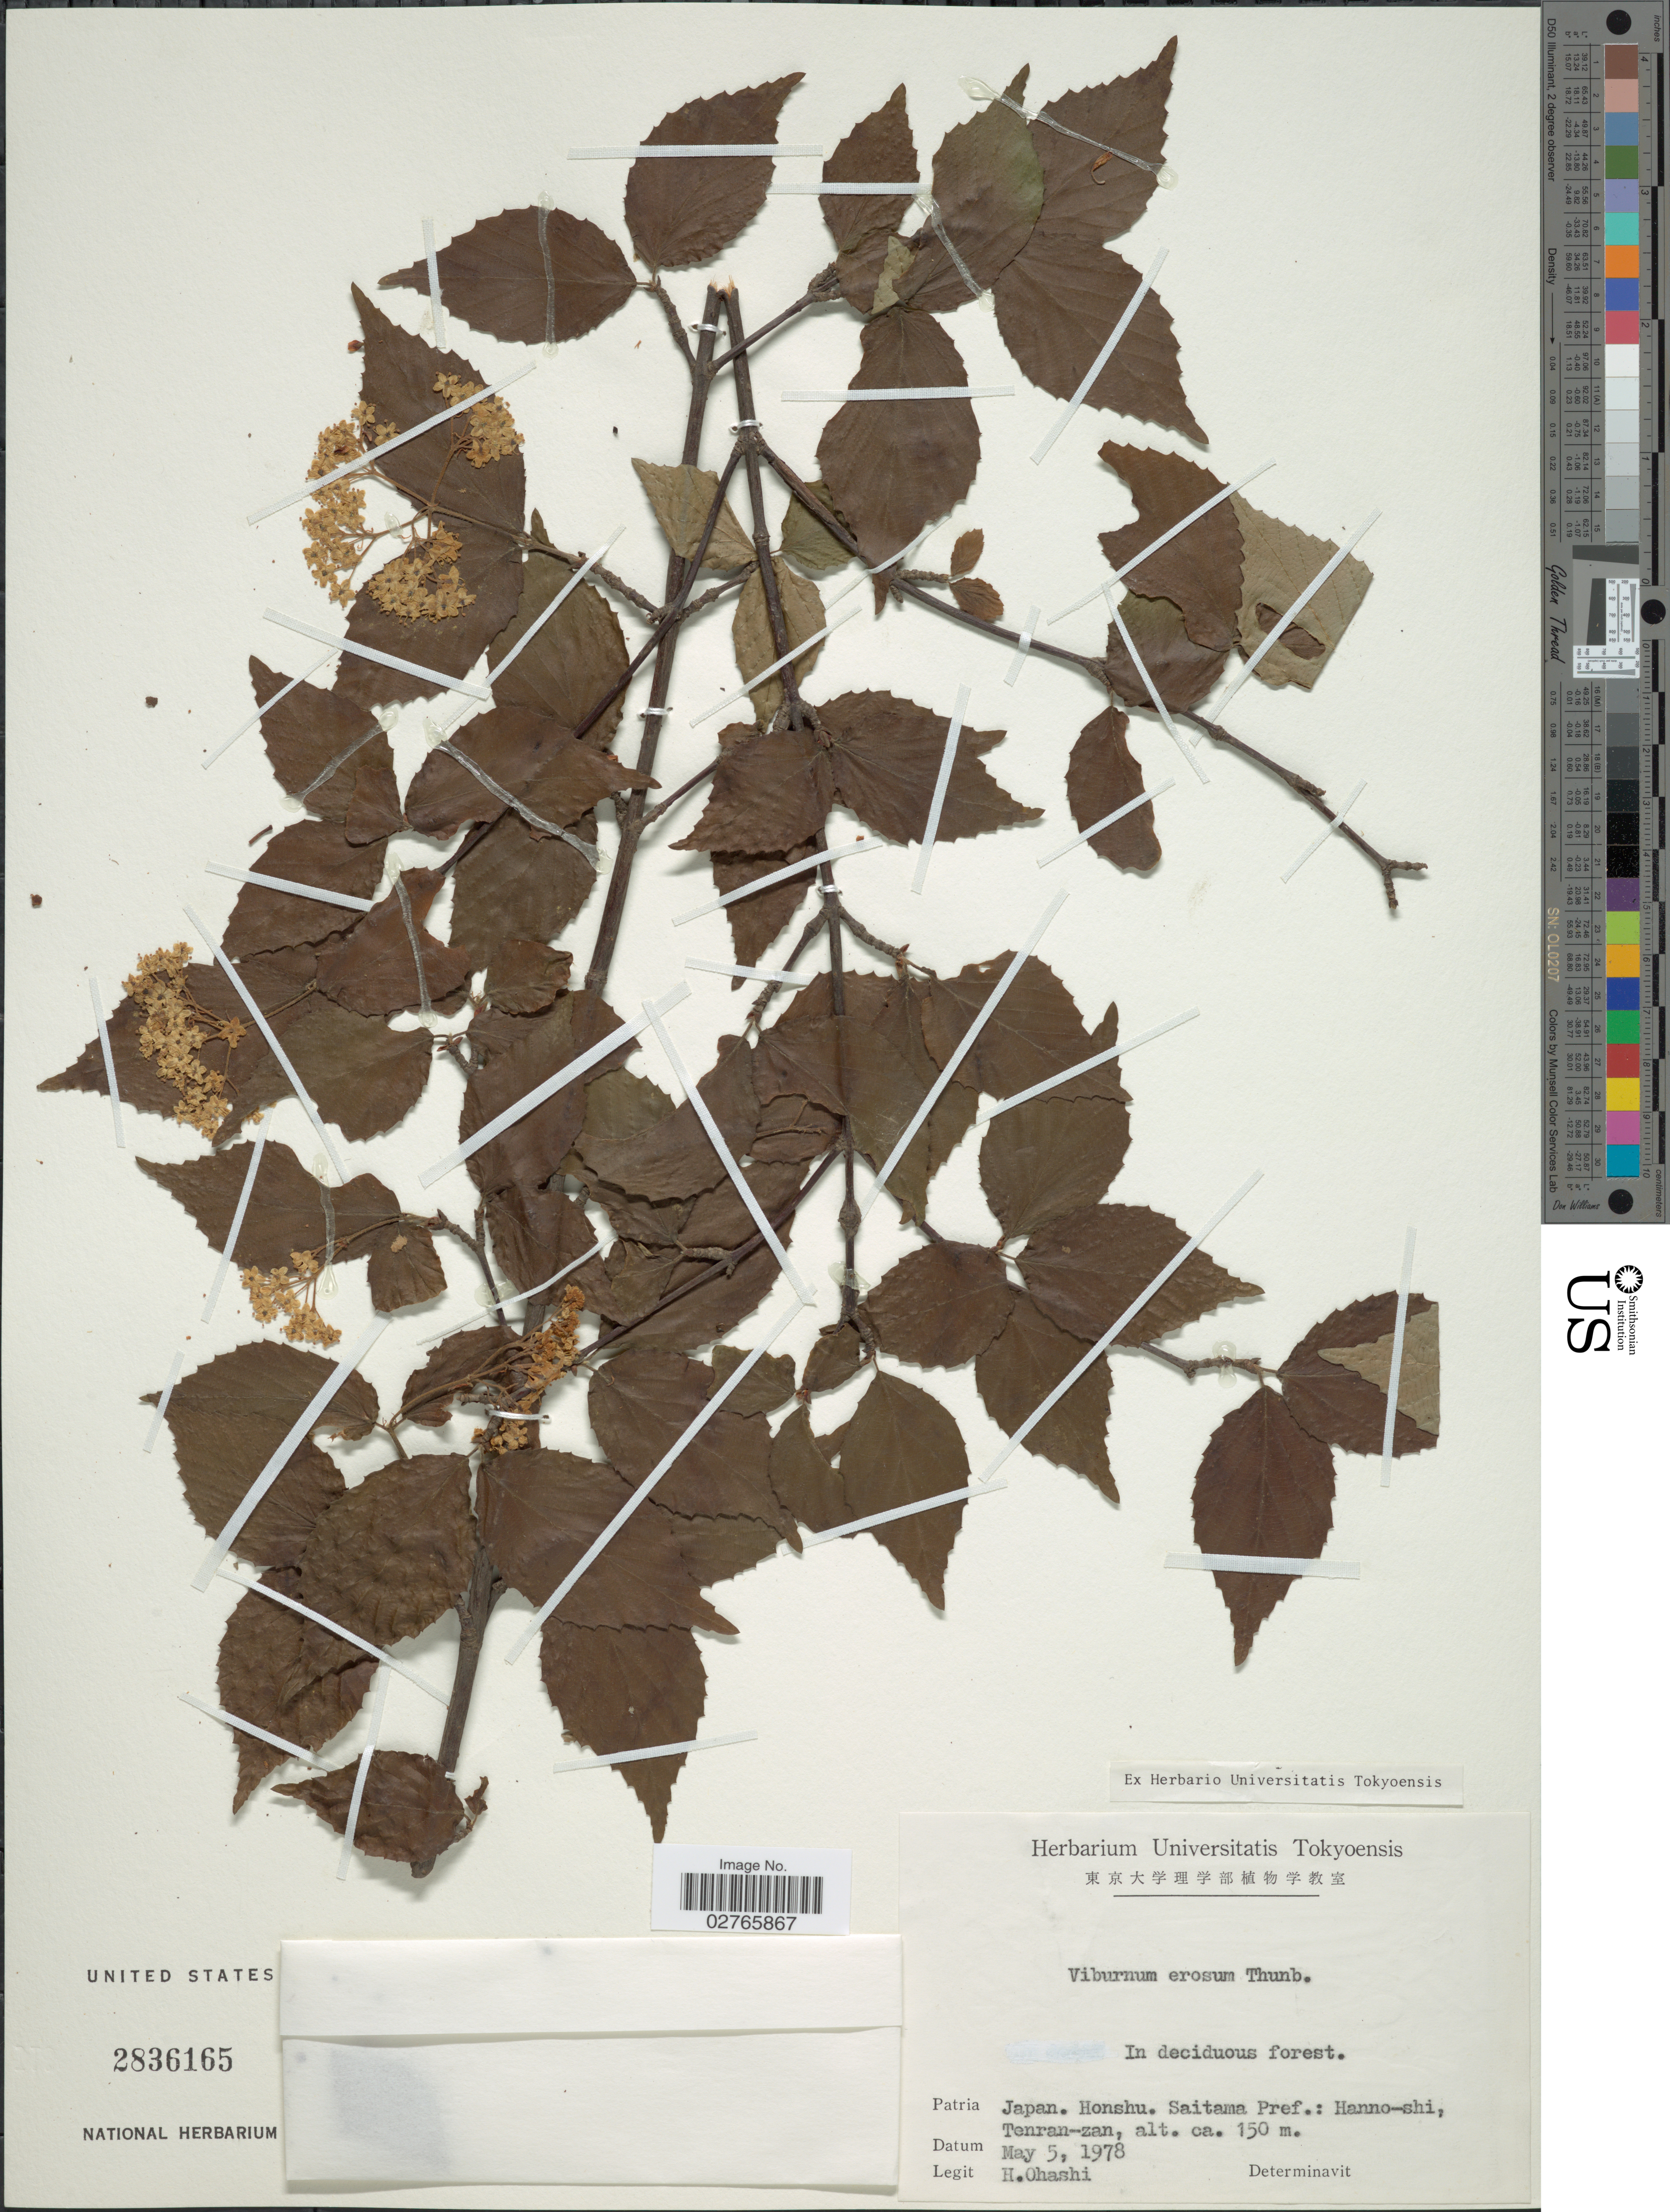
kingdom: Plantae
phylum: Tracheophyta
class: Magnoliopsida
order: Dipsacales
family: Viburnaceae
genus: Viburnum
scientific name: Viburnum erosum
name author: Thunb.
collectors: H. Ohashi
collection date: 1978-05-05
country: Japan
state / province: Saitama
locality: Honshu. Saitama Pref.: Hanno-shi, Tenran-zan.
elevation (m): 150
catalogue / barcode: US 2836165